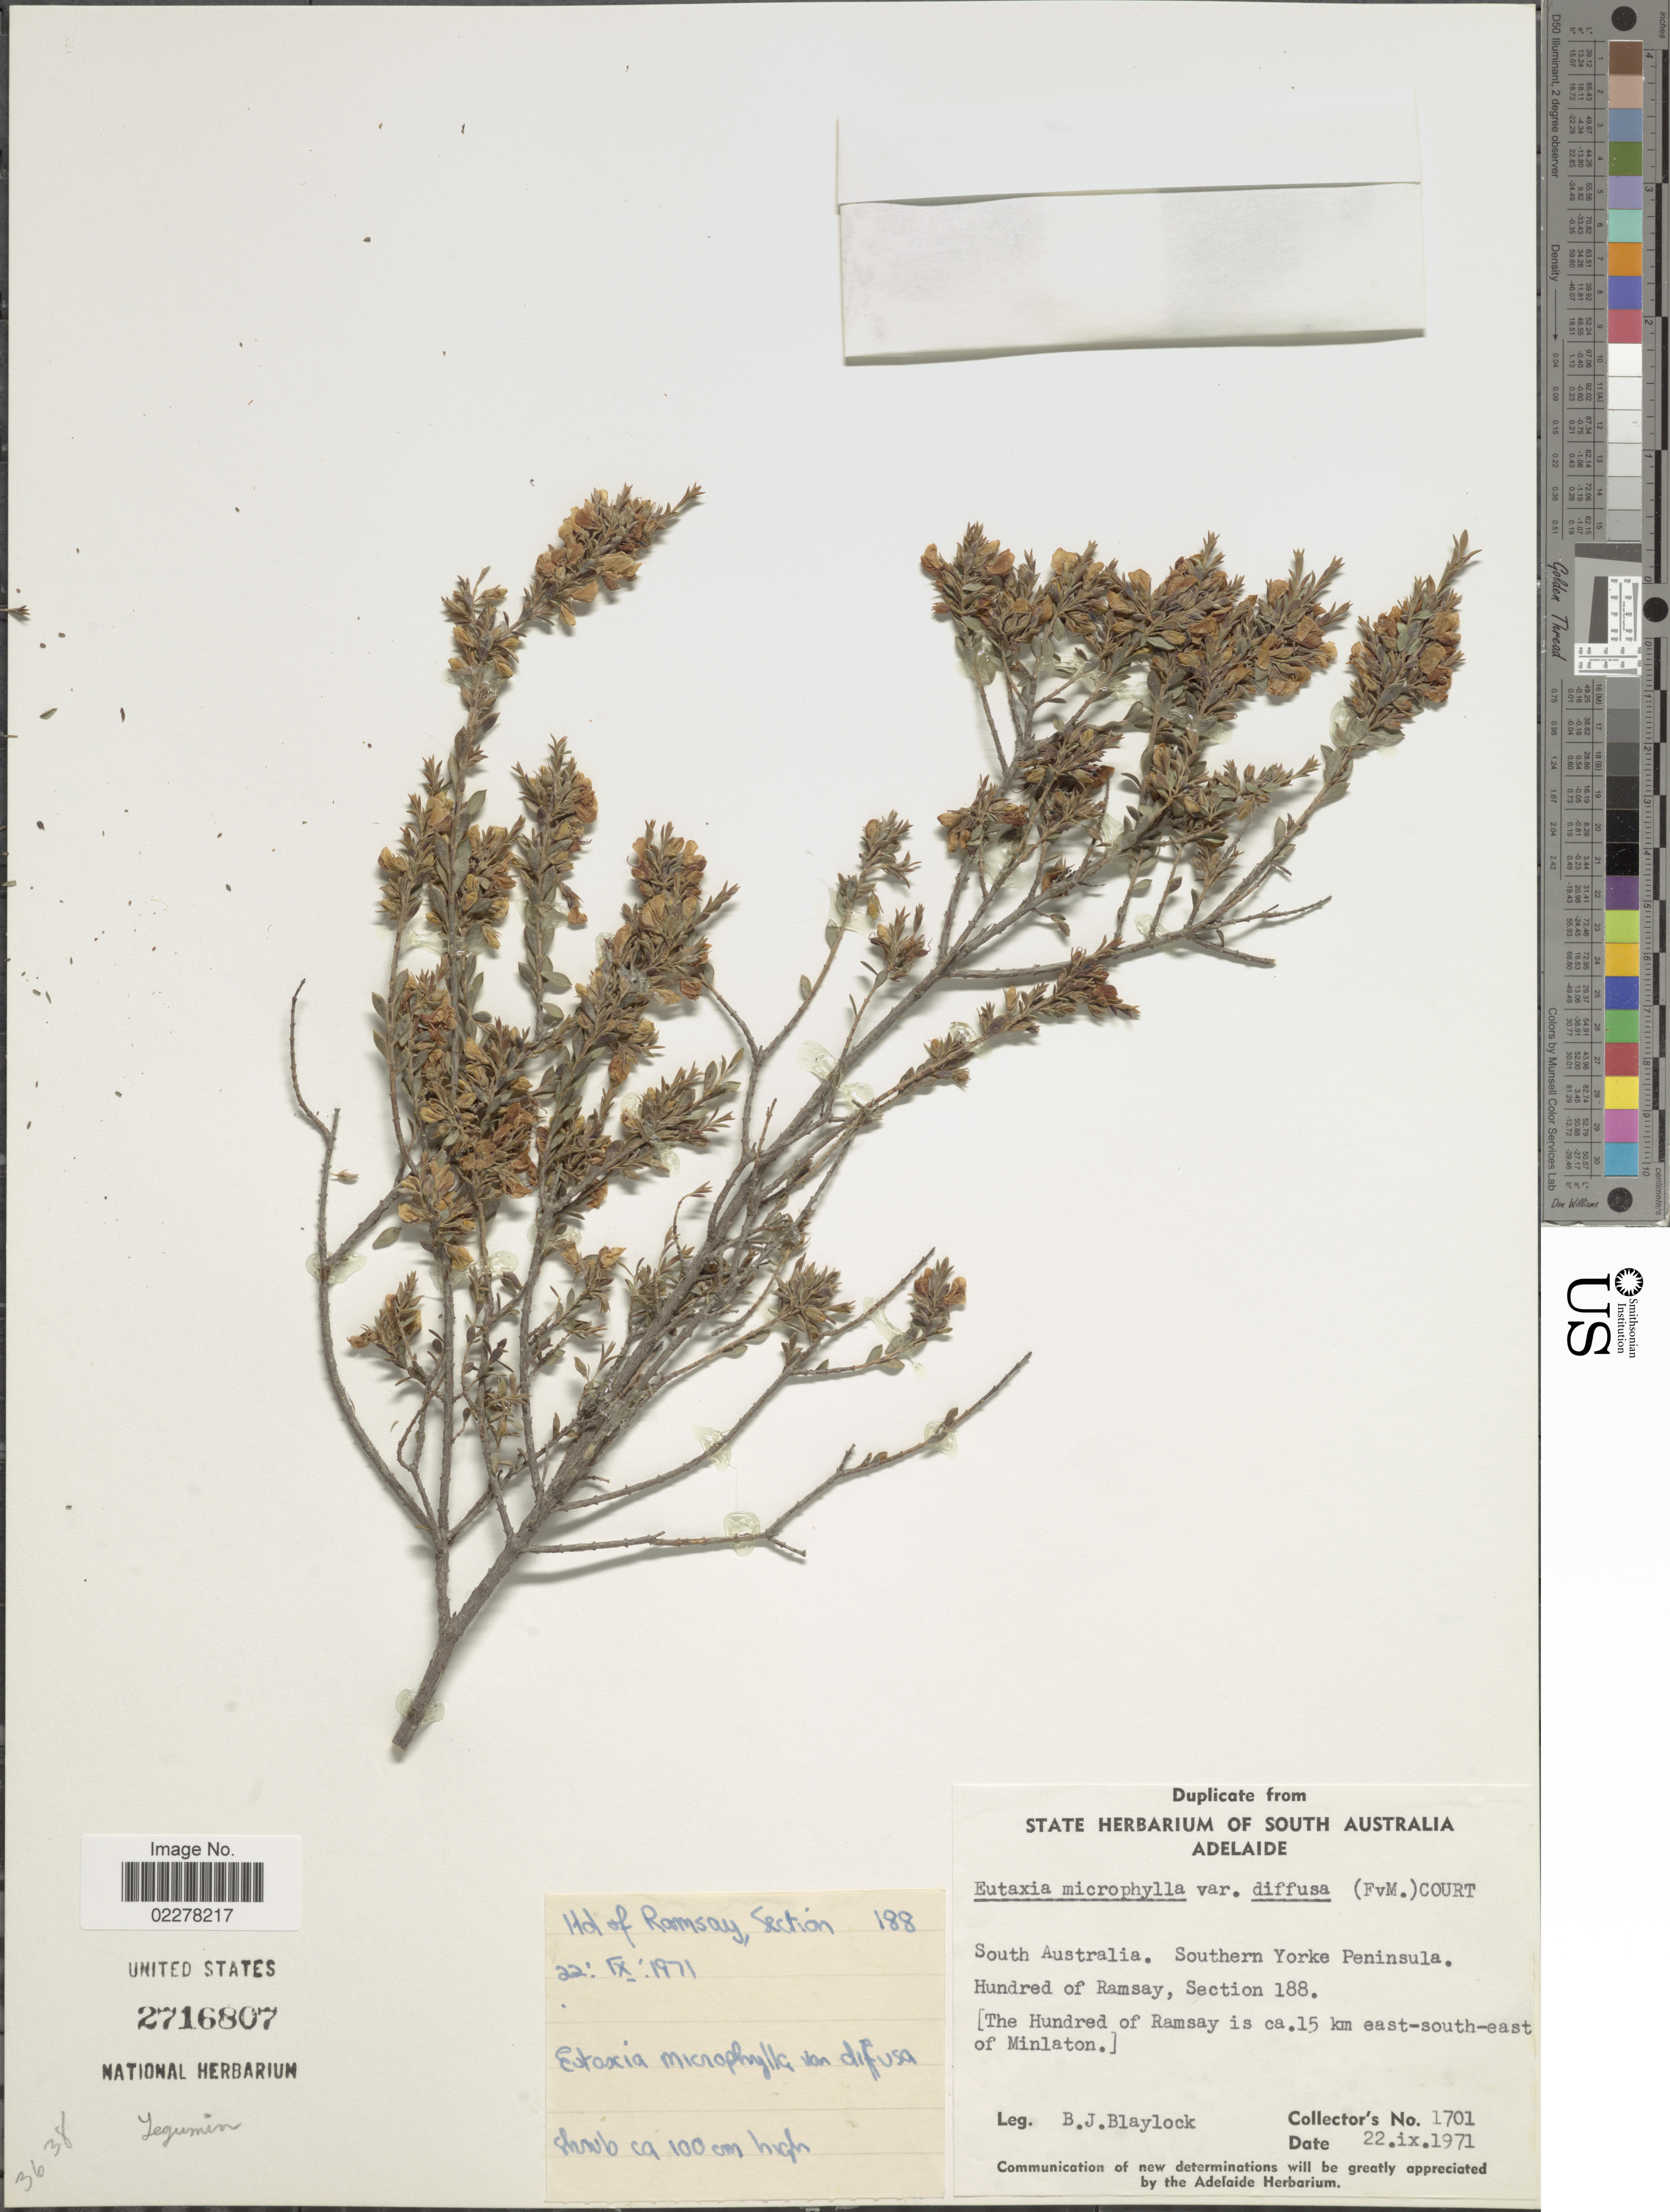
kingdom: Plantae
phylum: Tracheophyta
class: Magnoliopsida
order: Fabales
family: Fabaceae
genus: Eutaxia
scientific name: Eutaxia microphylla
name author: (R. Br.) J.M. Black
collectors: B. Blaylock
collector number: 1701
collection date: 1971-09-22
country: Australia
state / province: South Australia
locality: Southern Yorke Peninsula. Hundred of Ramsay, section 188. [ The Hundred of Ramsay is ca. 15 km east-south-east of Minlaton].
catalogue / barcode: US 2716807